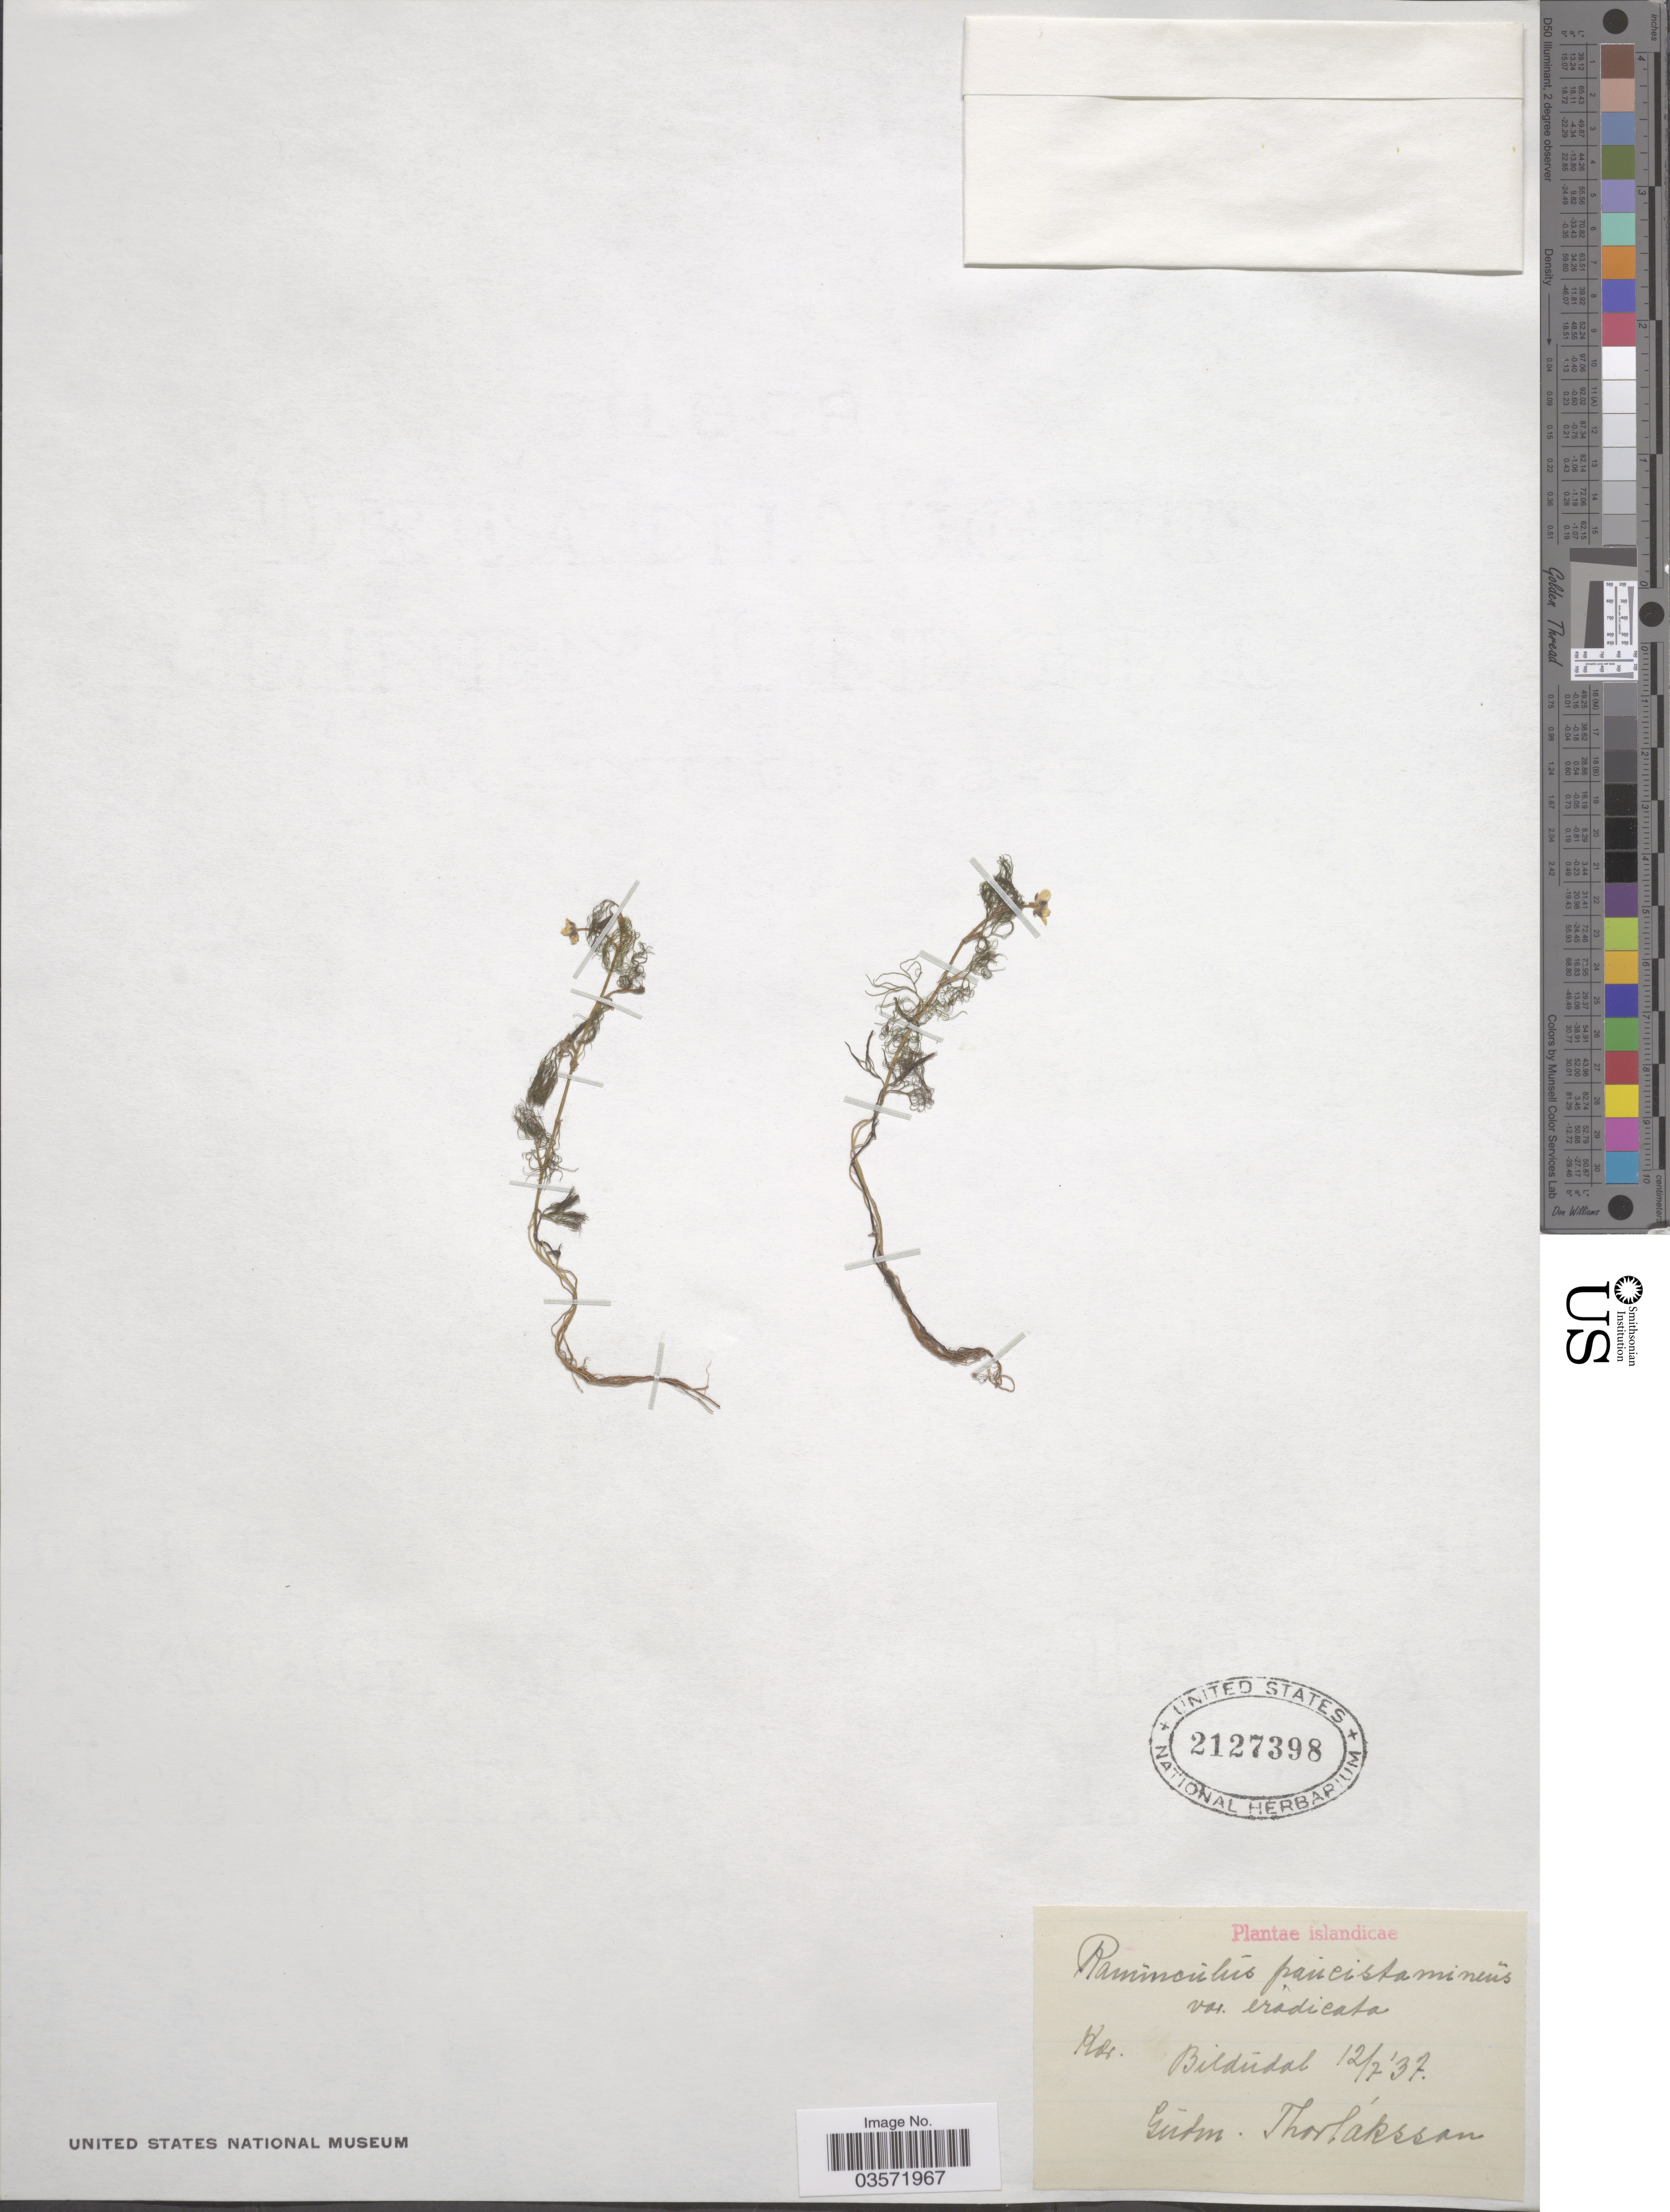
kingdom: Plantae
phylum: Tracheophyta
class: Magnoliopsida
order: Ranunculales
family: Ranunculaceae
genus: Ranunculus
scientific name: Ranunculus trichophyllus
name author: Chaix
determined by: Strong, Mark T., (BOT), Smithsonian Institution - National Museum of Natural History (UNITED STATES)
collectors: G. Thorlaksson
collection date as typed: Transcribed d/m/y: 12/7/37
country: Iceland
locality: Hor. Bildüdal.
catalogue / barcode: US 2127398